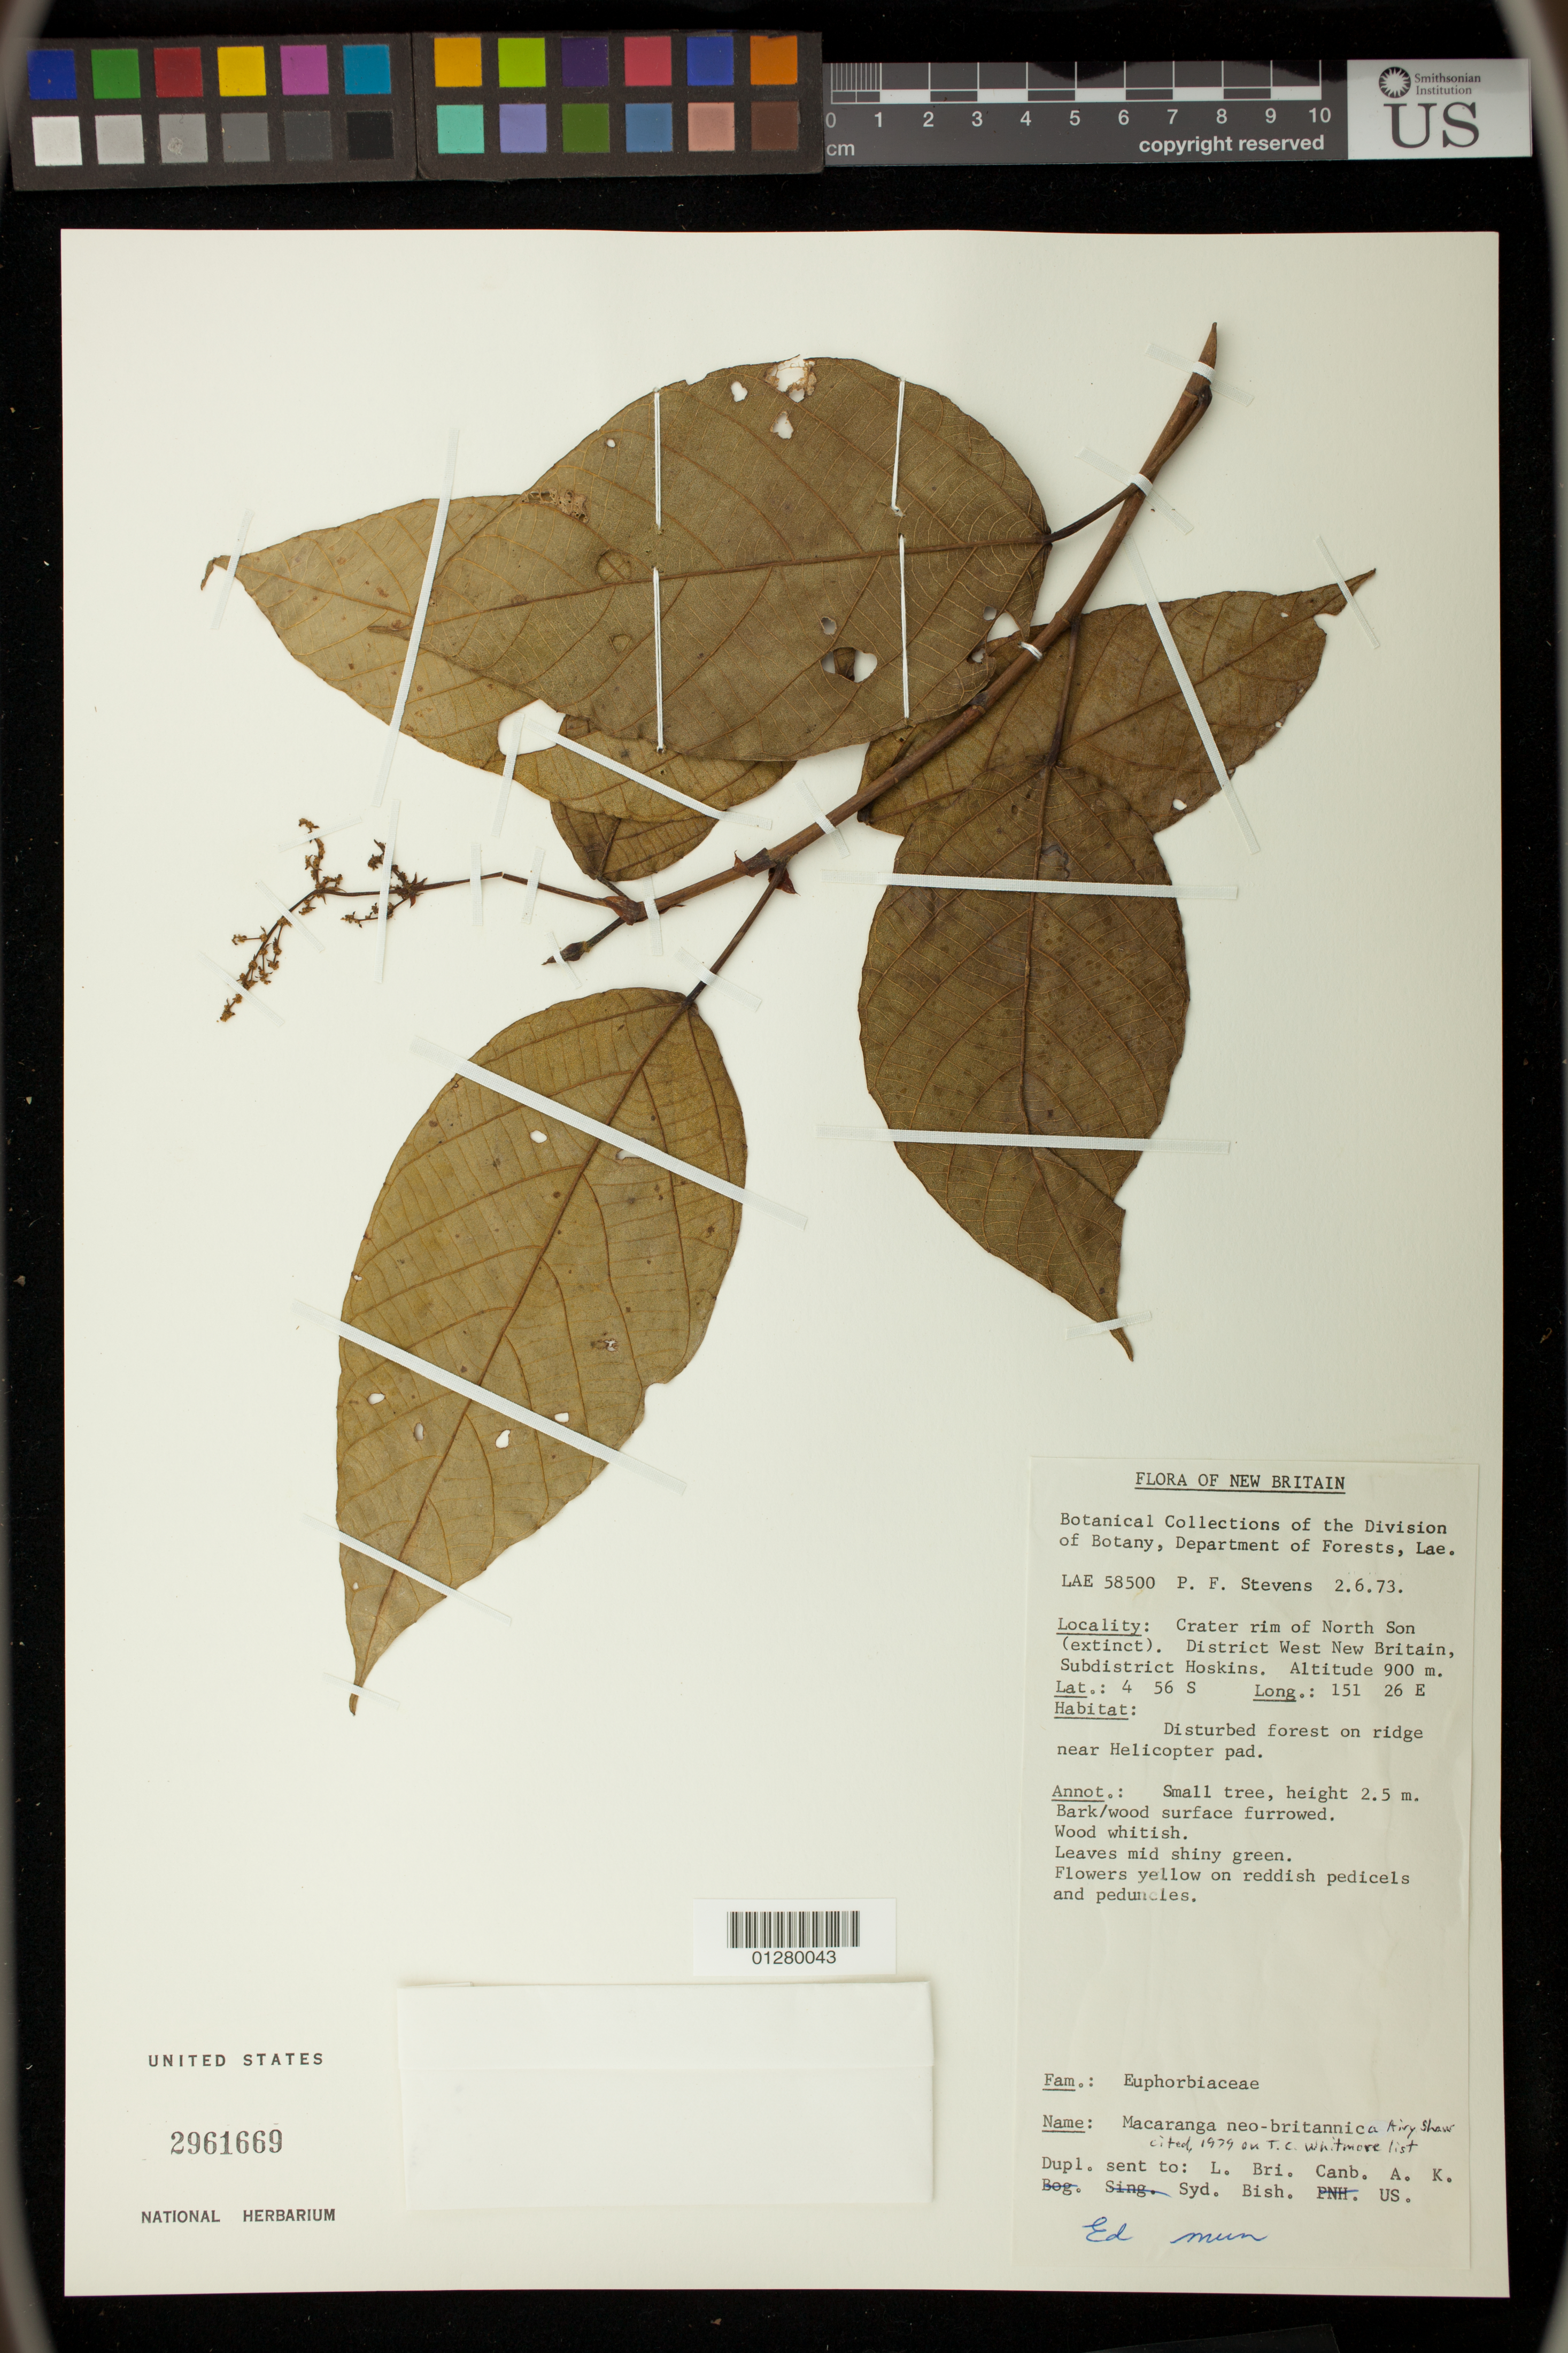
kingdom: Plantae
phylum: Tracheophyta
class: Magnoliopsida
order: Malpighiales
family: Euphorbiaceae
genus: Macaranga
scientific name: Macaranga neobritannica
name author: Airy Shaw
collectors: P. F. Stevens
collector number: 58500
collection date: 1973-02-06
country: Papua New Guinea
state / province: West New Britain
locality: Crater rim of North Son (extinct).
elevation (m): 900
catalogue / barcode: US 2961669